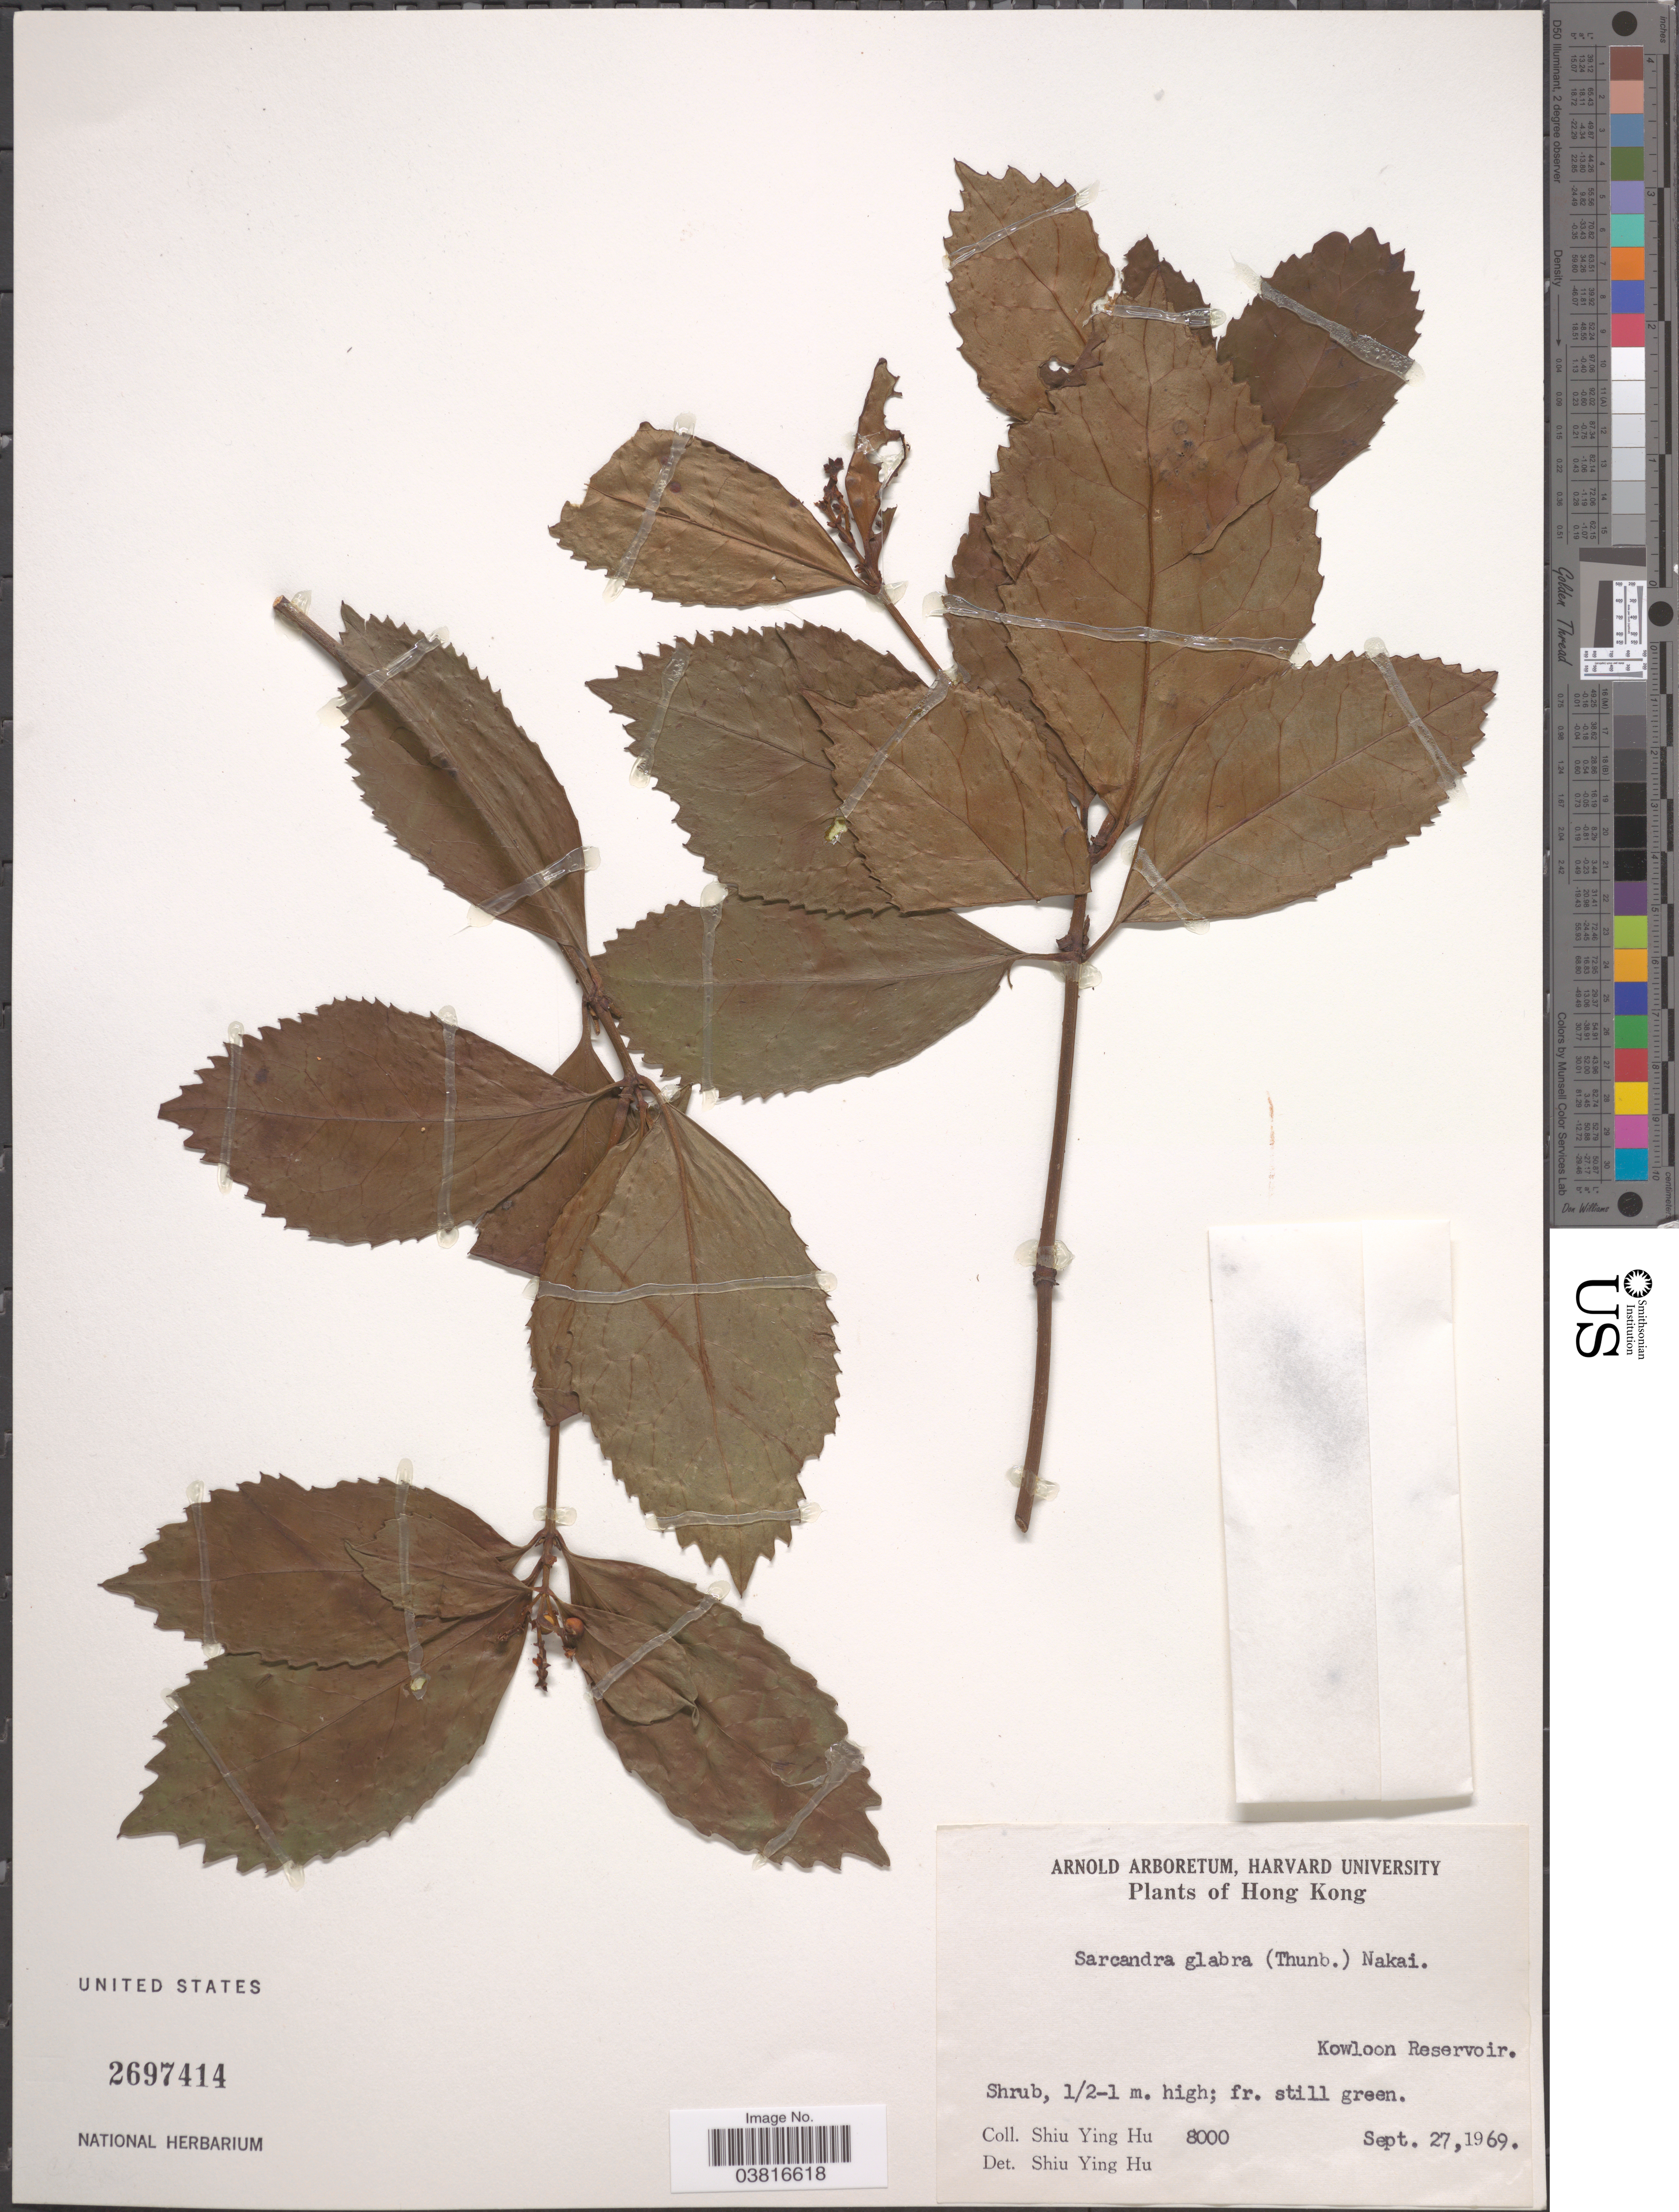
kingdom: Plantae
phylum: Tracheophyta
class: Magnoliopsida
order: Chloranthales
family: Chloranthaceae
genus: Sarcandra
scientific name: Sarcandra glabra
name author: (Thunb.) Nakai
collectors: S. Y. Hu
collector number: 8000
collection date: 1969-09-27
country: China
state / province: Hong Kong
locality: Kowloon Reservoir.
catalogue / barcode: US 2697414